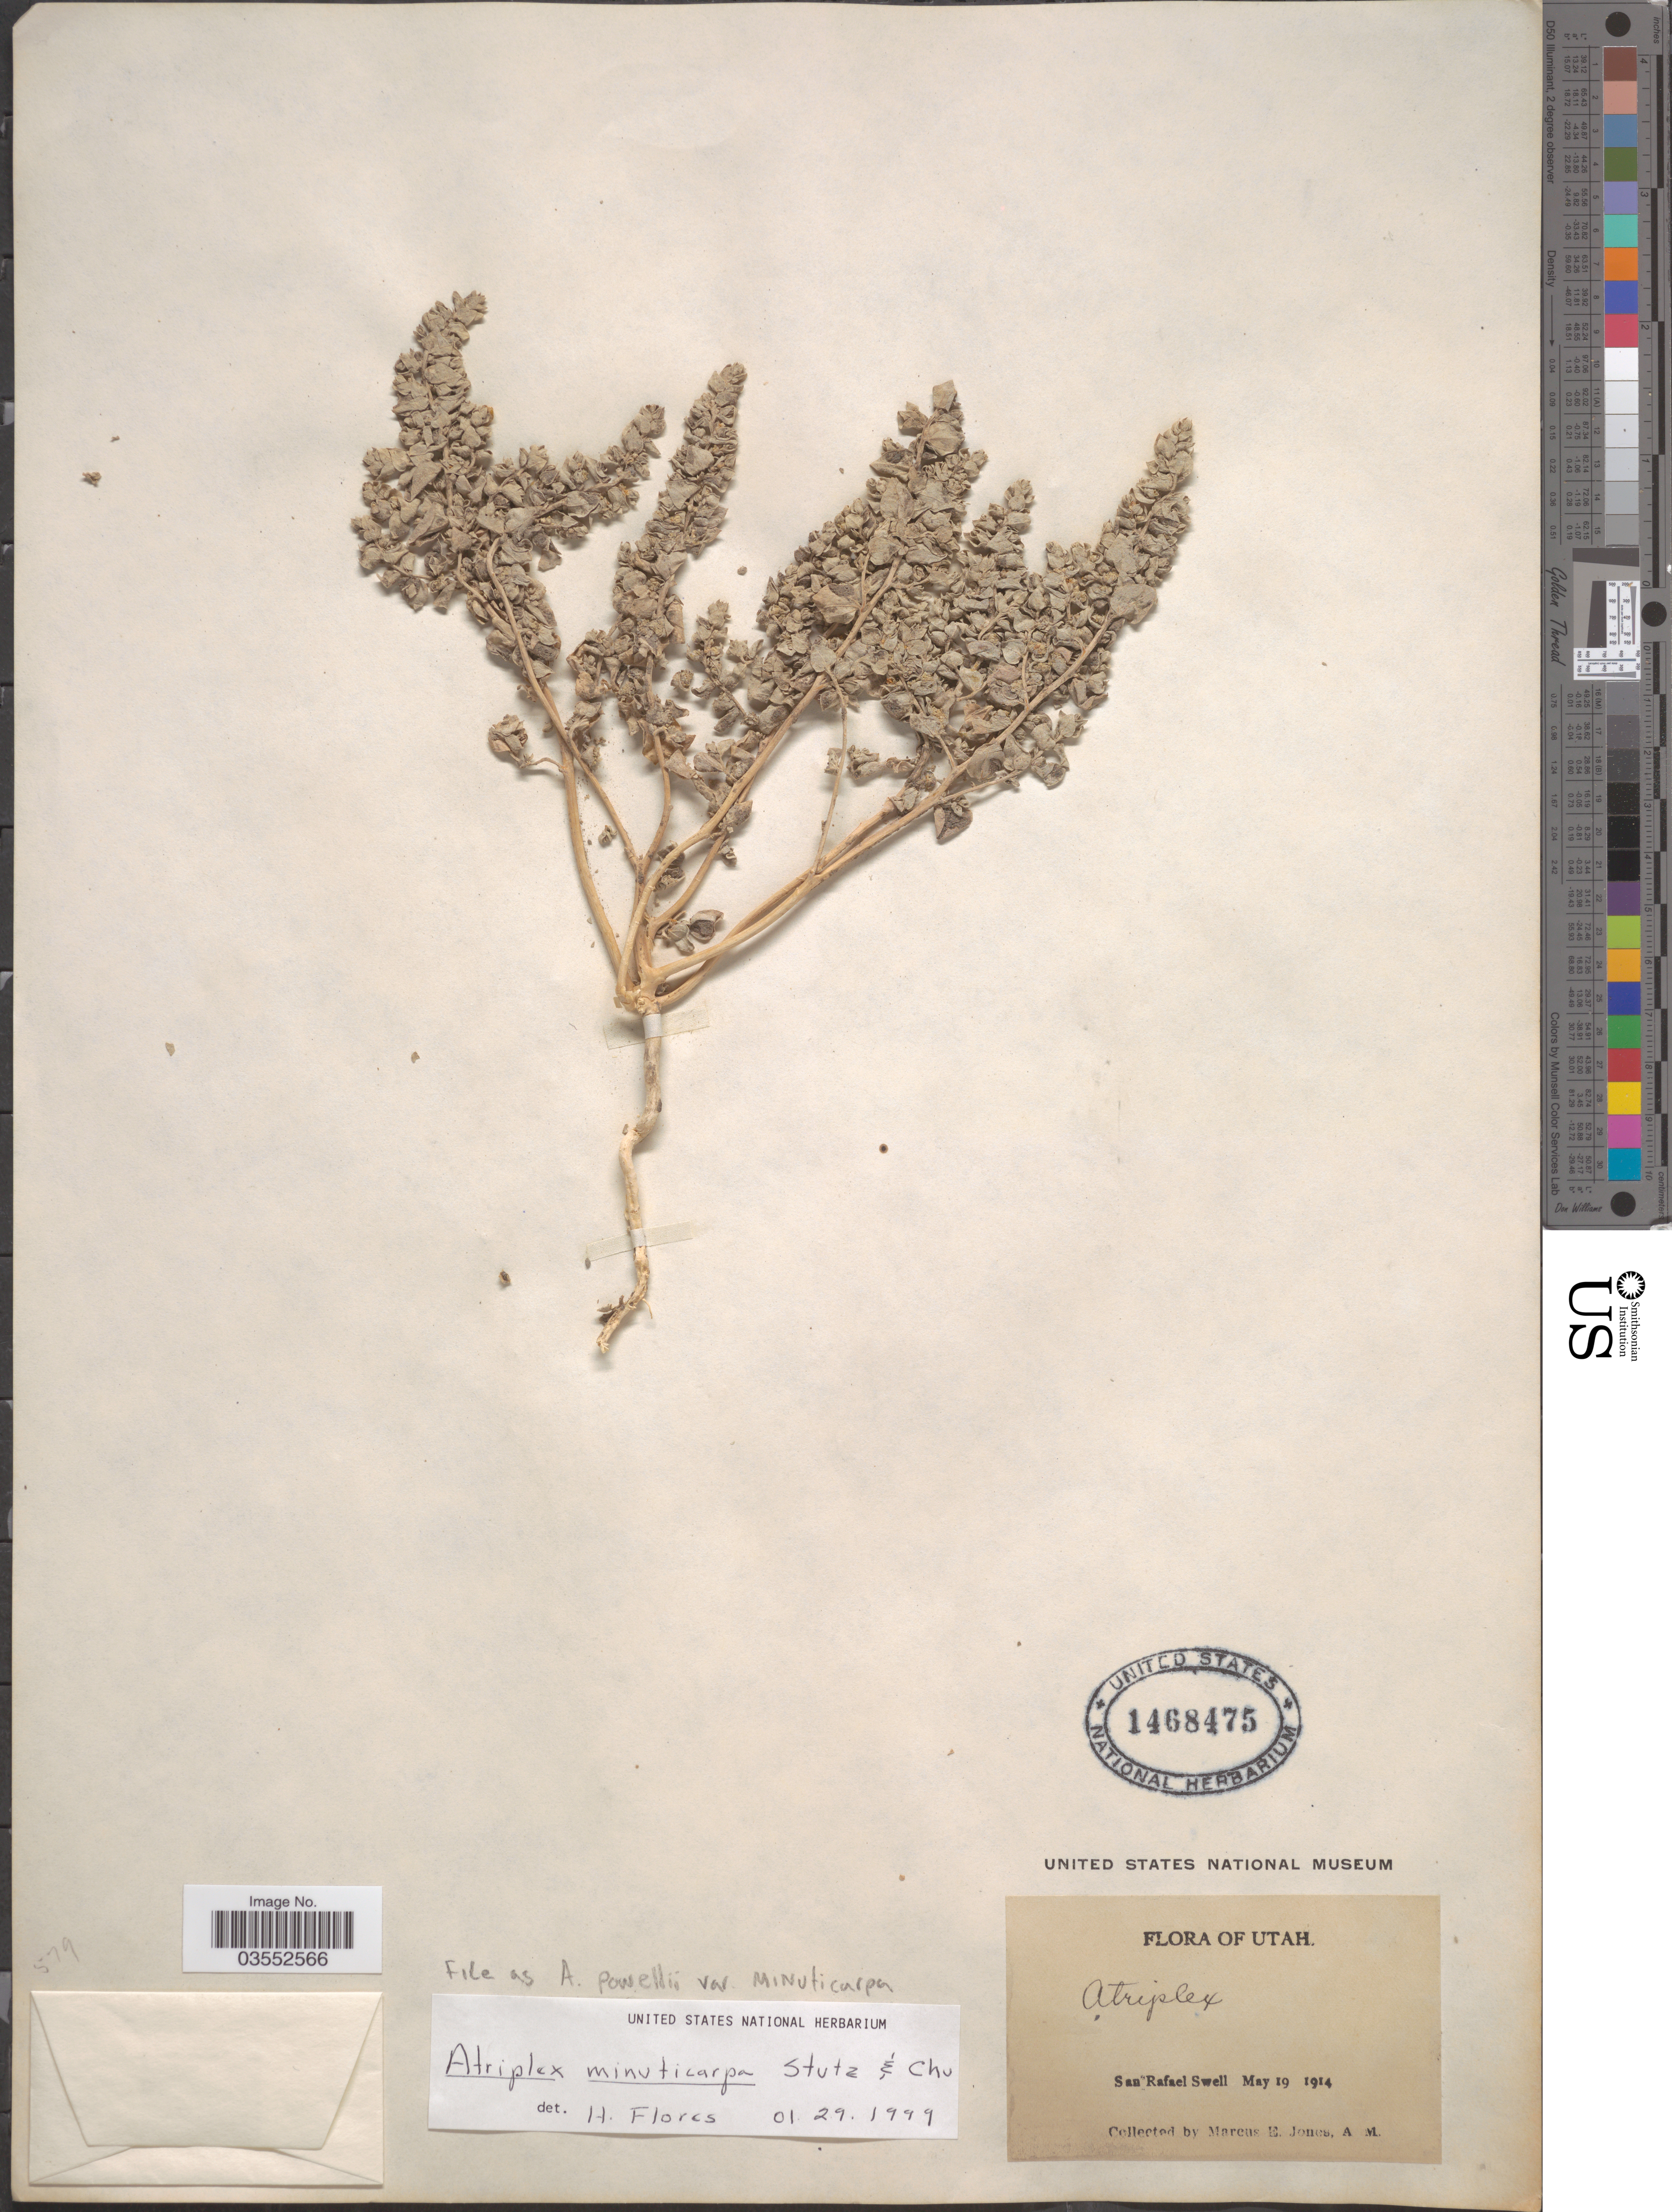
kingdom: Plantae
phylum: Tracheophyta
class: Magnoliopsida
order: Caryophyllales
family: Amaranthaceae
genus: Atriplex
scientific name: Atriplex powellii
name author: S. Watson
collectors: M. E. Jones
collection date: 1914-05-19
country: United States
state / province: Utah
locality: San Rafael Swell.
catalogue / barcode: US 1468475